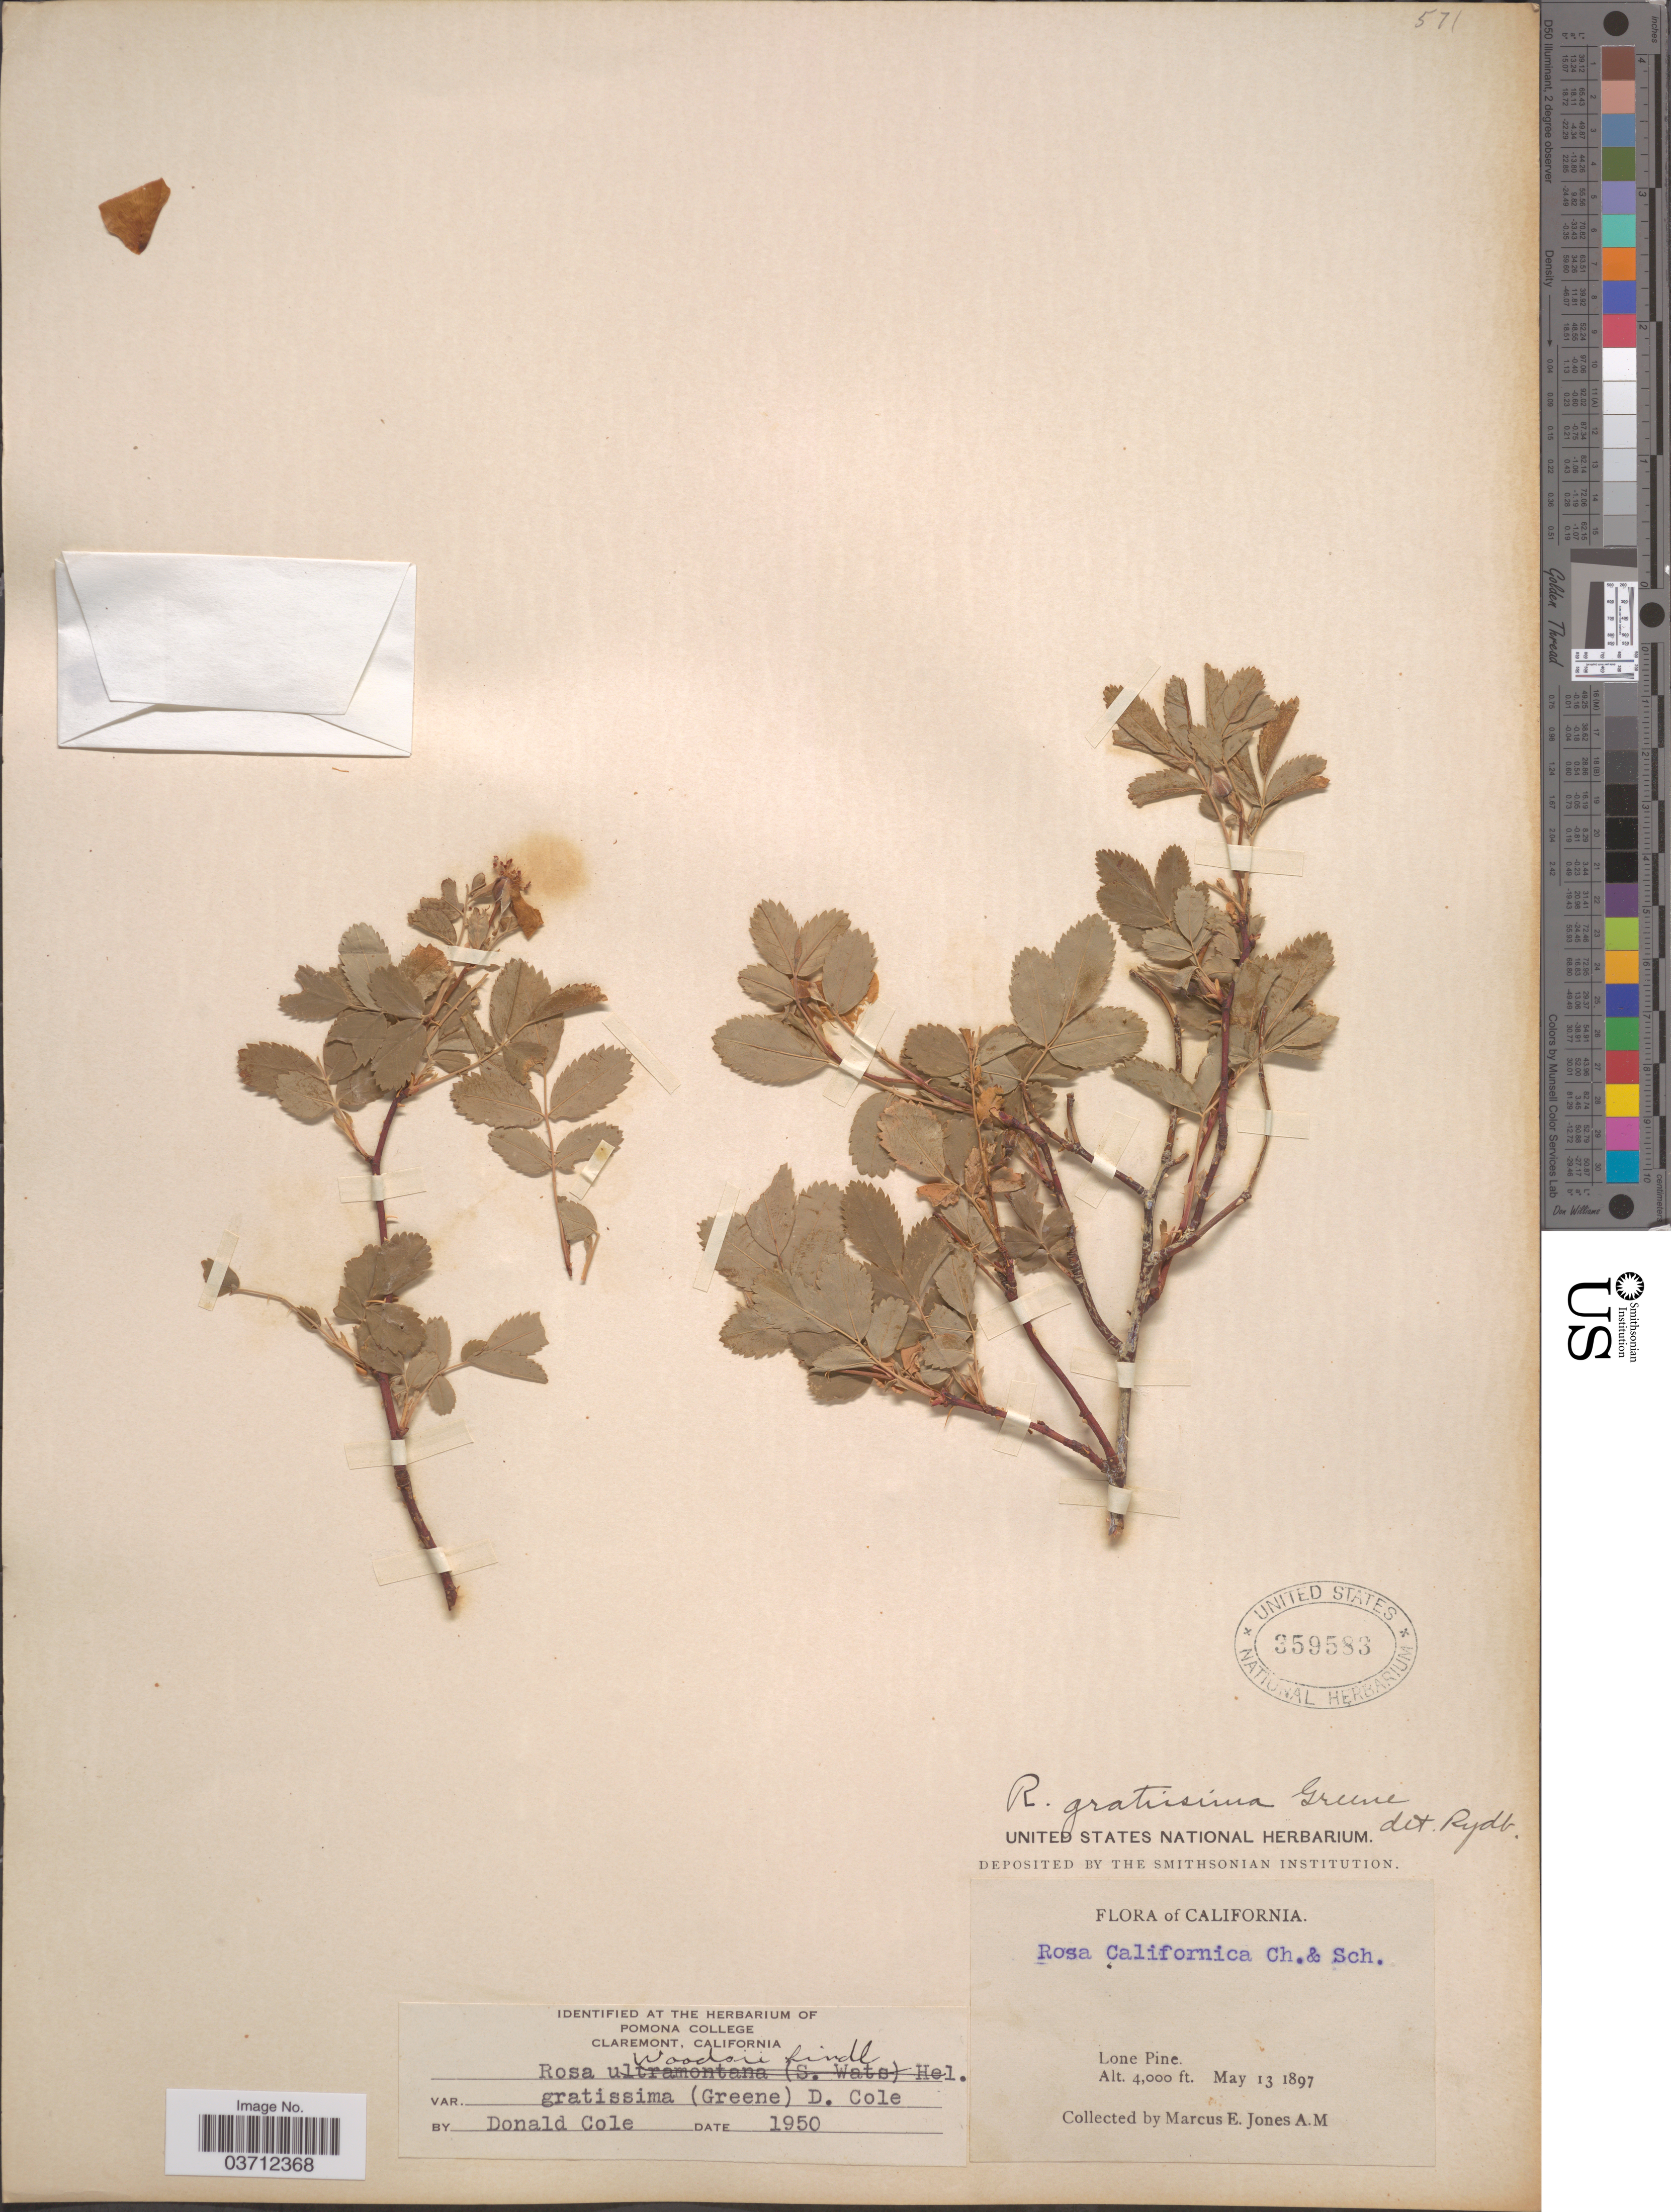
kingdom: Plantae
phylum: Tracheophyta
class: Magnoliopsida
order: Rosales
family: Rosaceae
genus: Rosa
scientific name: Rosa woodsii var. gratissima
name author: (Greene) D. Cole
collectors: M. E. Jones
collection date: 1897-05-13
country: United States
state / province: California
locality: Lone Pine.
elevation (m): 1219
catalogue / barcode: US 359583